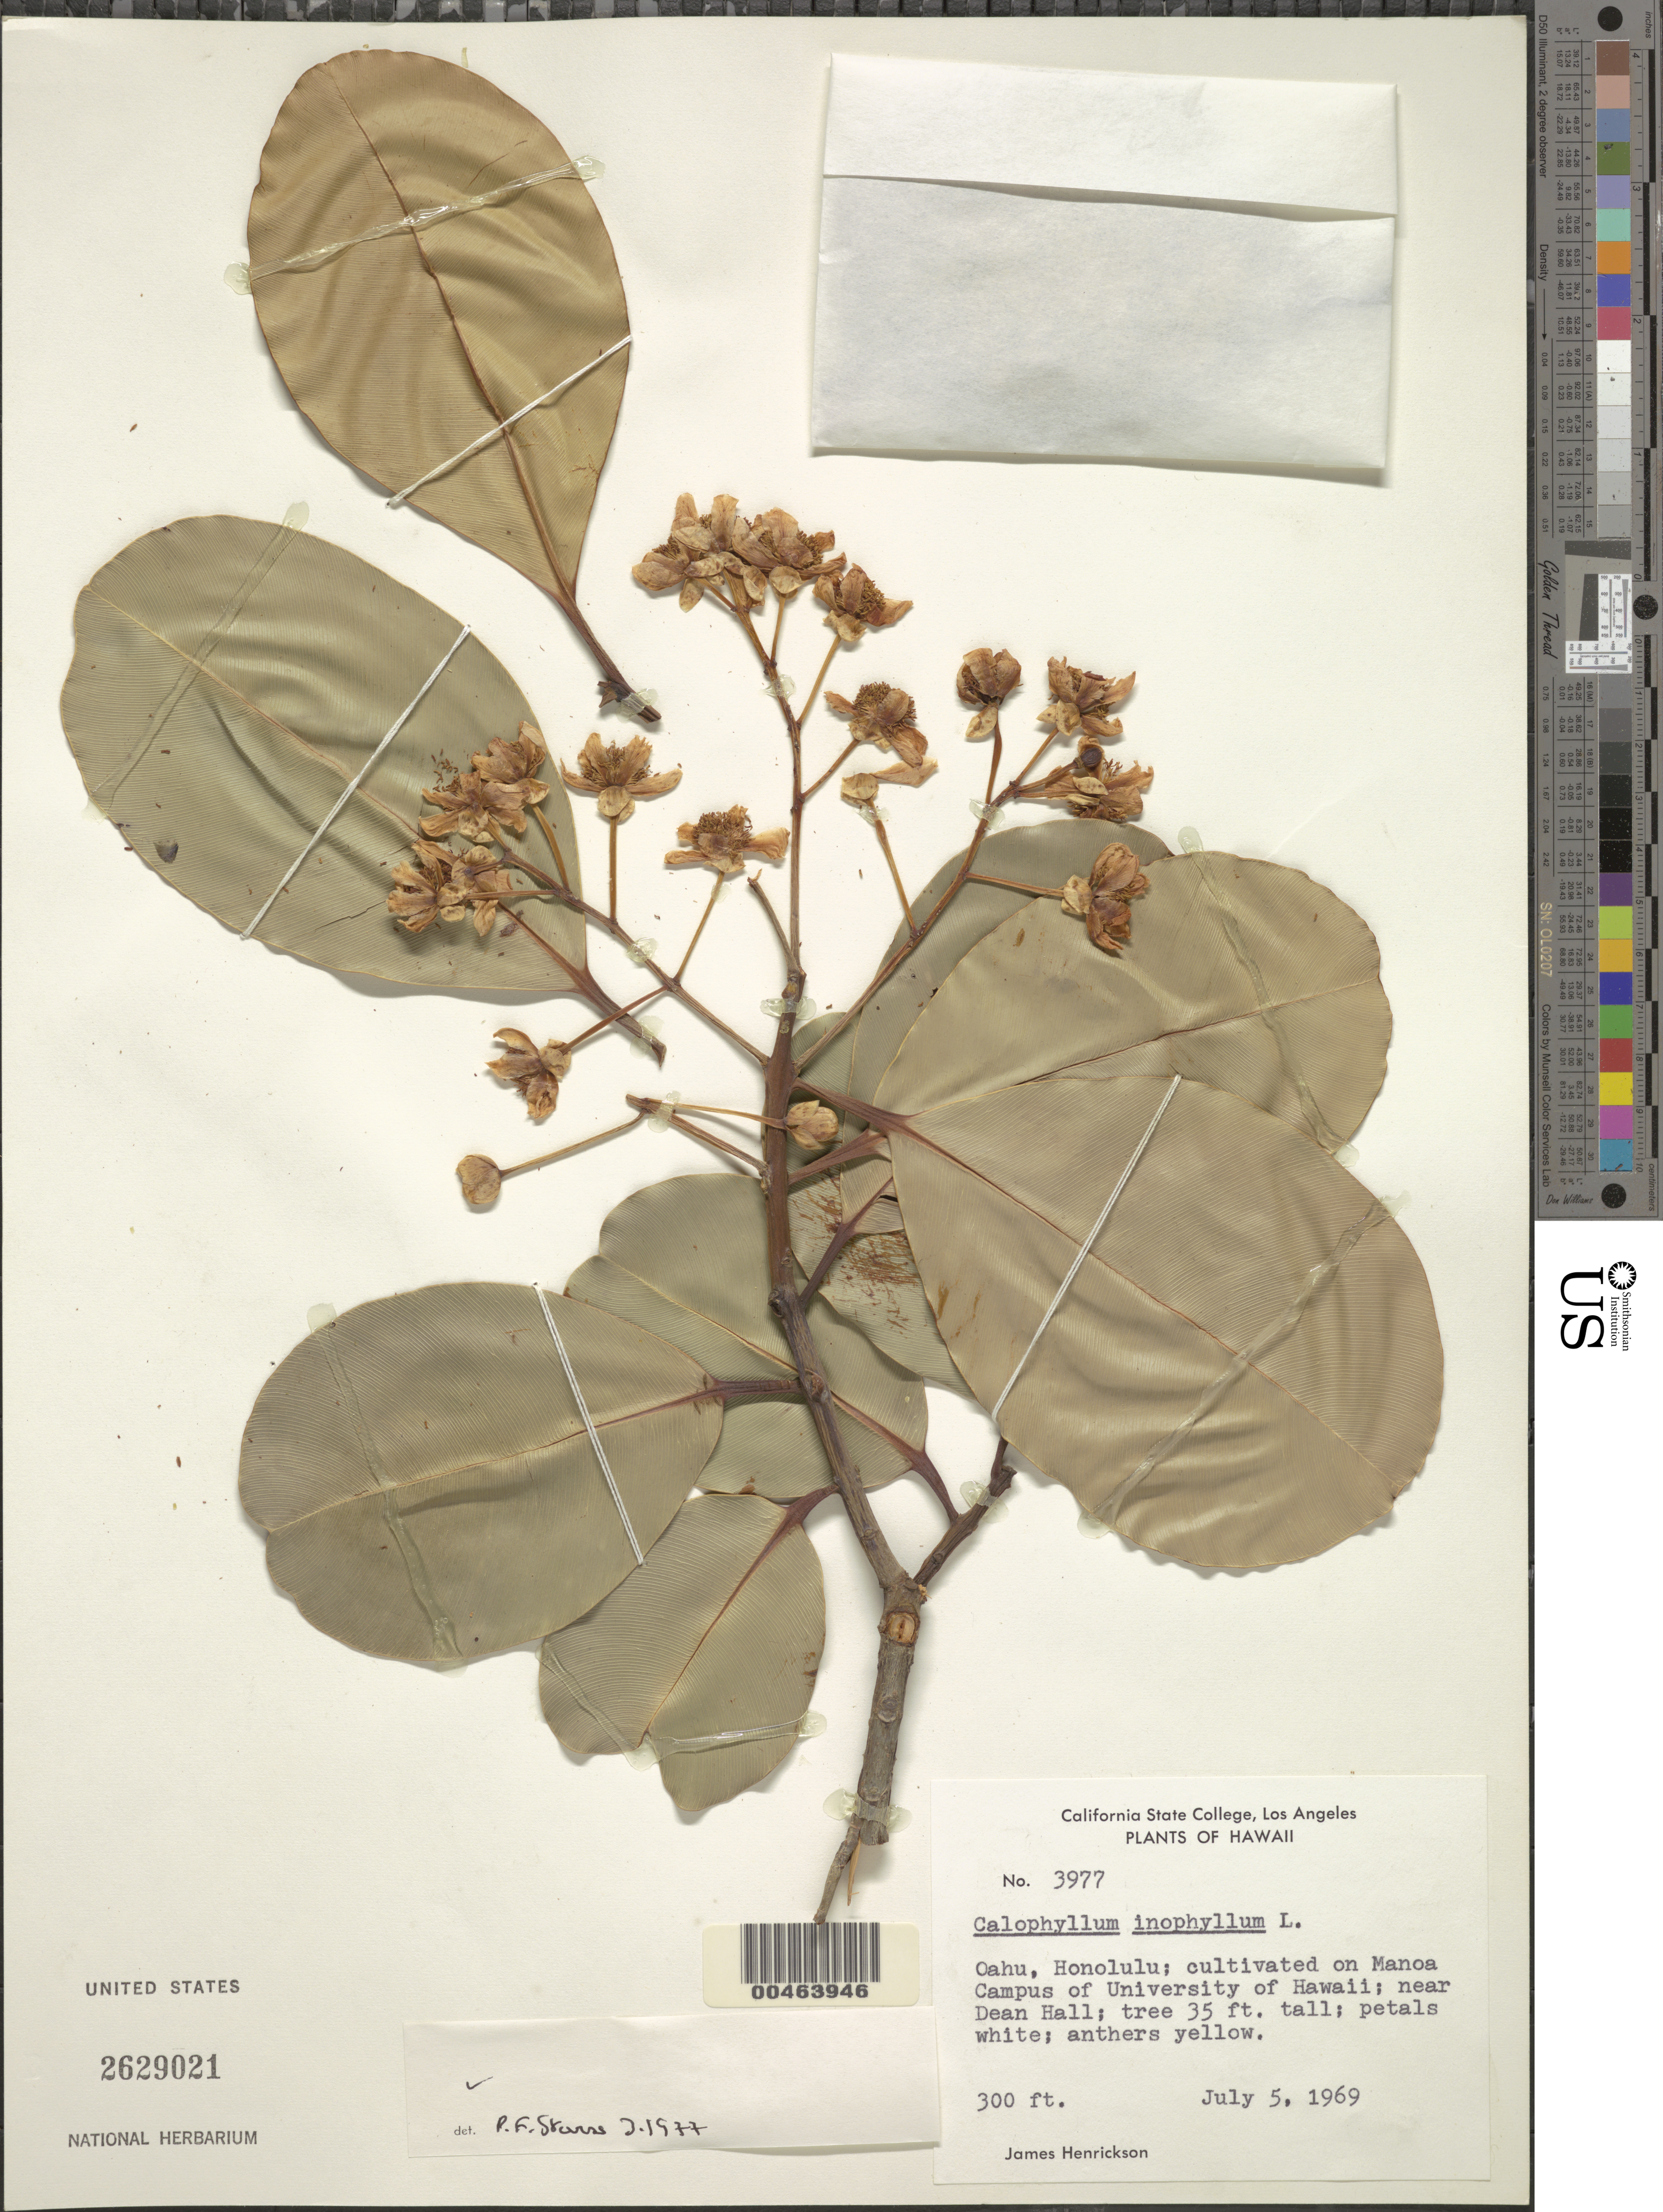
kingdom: Plantae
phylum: Tracheophyta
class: Magnoliopsida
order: Malpighiales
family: Calophyllaceae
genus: Calophyllum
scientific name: Calophyllum inophyllum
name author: L.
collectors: J. S. Henrickson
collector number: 3977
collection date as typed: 5 Jul 1969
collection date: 1969-07-05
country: United States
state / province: Hawaii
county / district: Honolulu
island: Oahu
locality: Honolulu; cultivated on Manoa Campus of University of Hawaii; near Dean Hall.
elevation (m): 91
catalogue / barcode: US 2629021